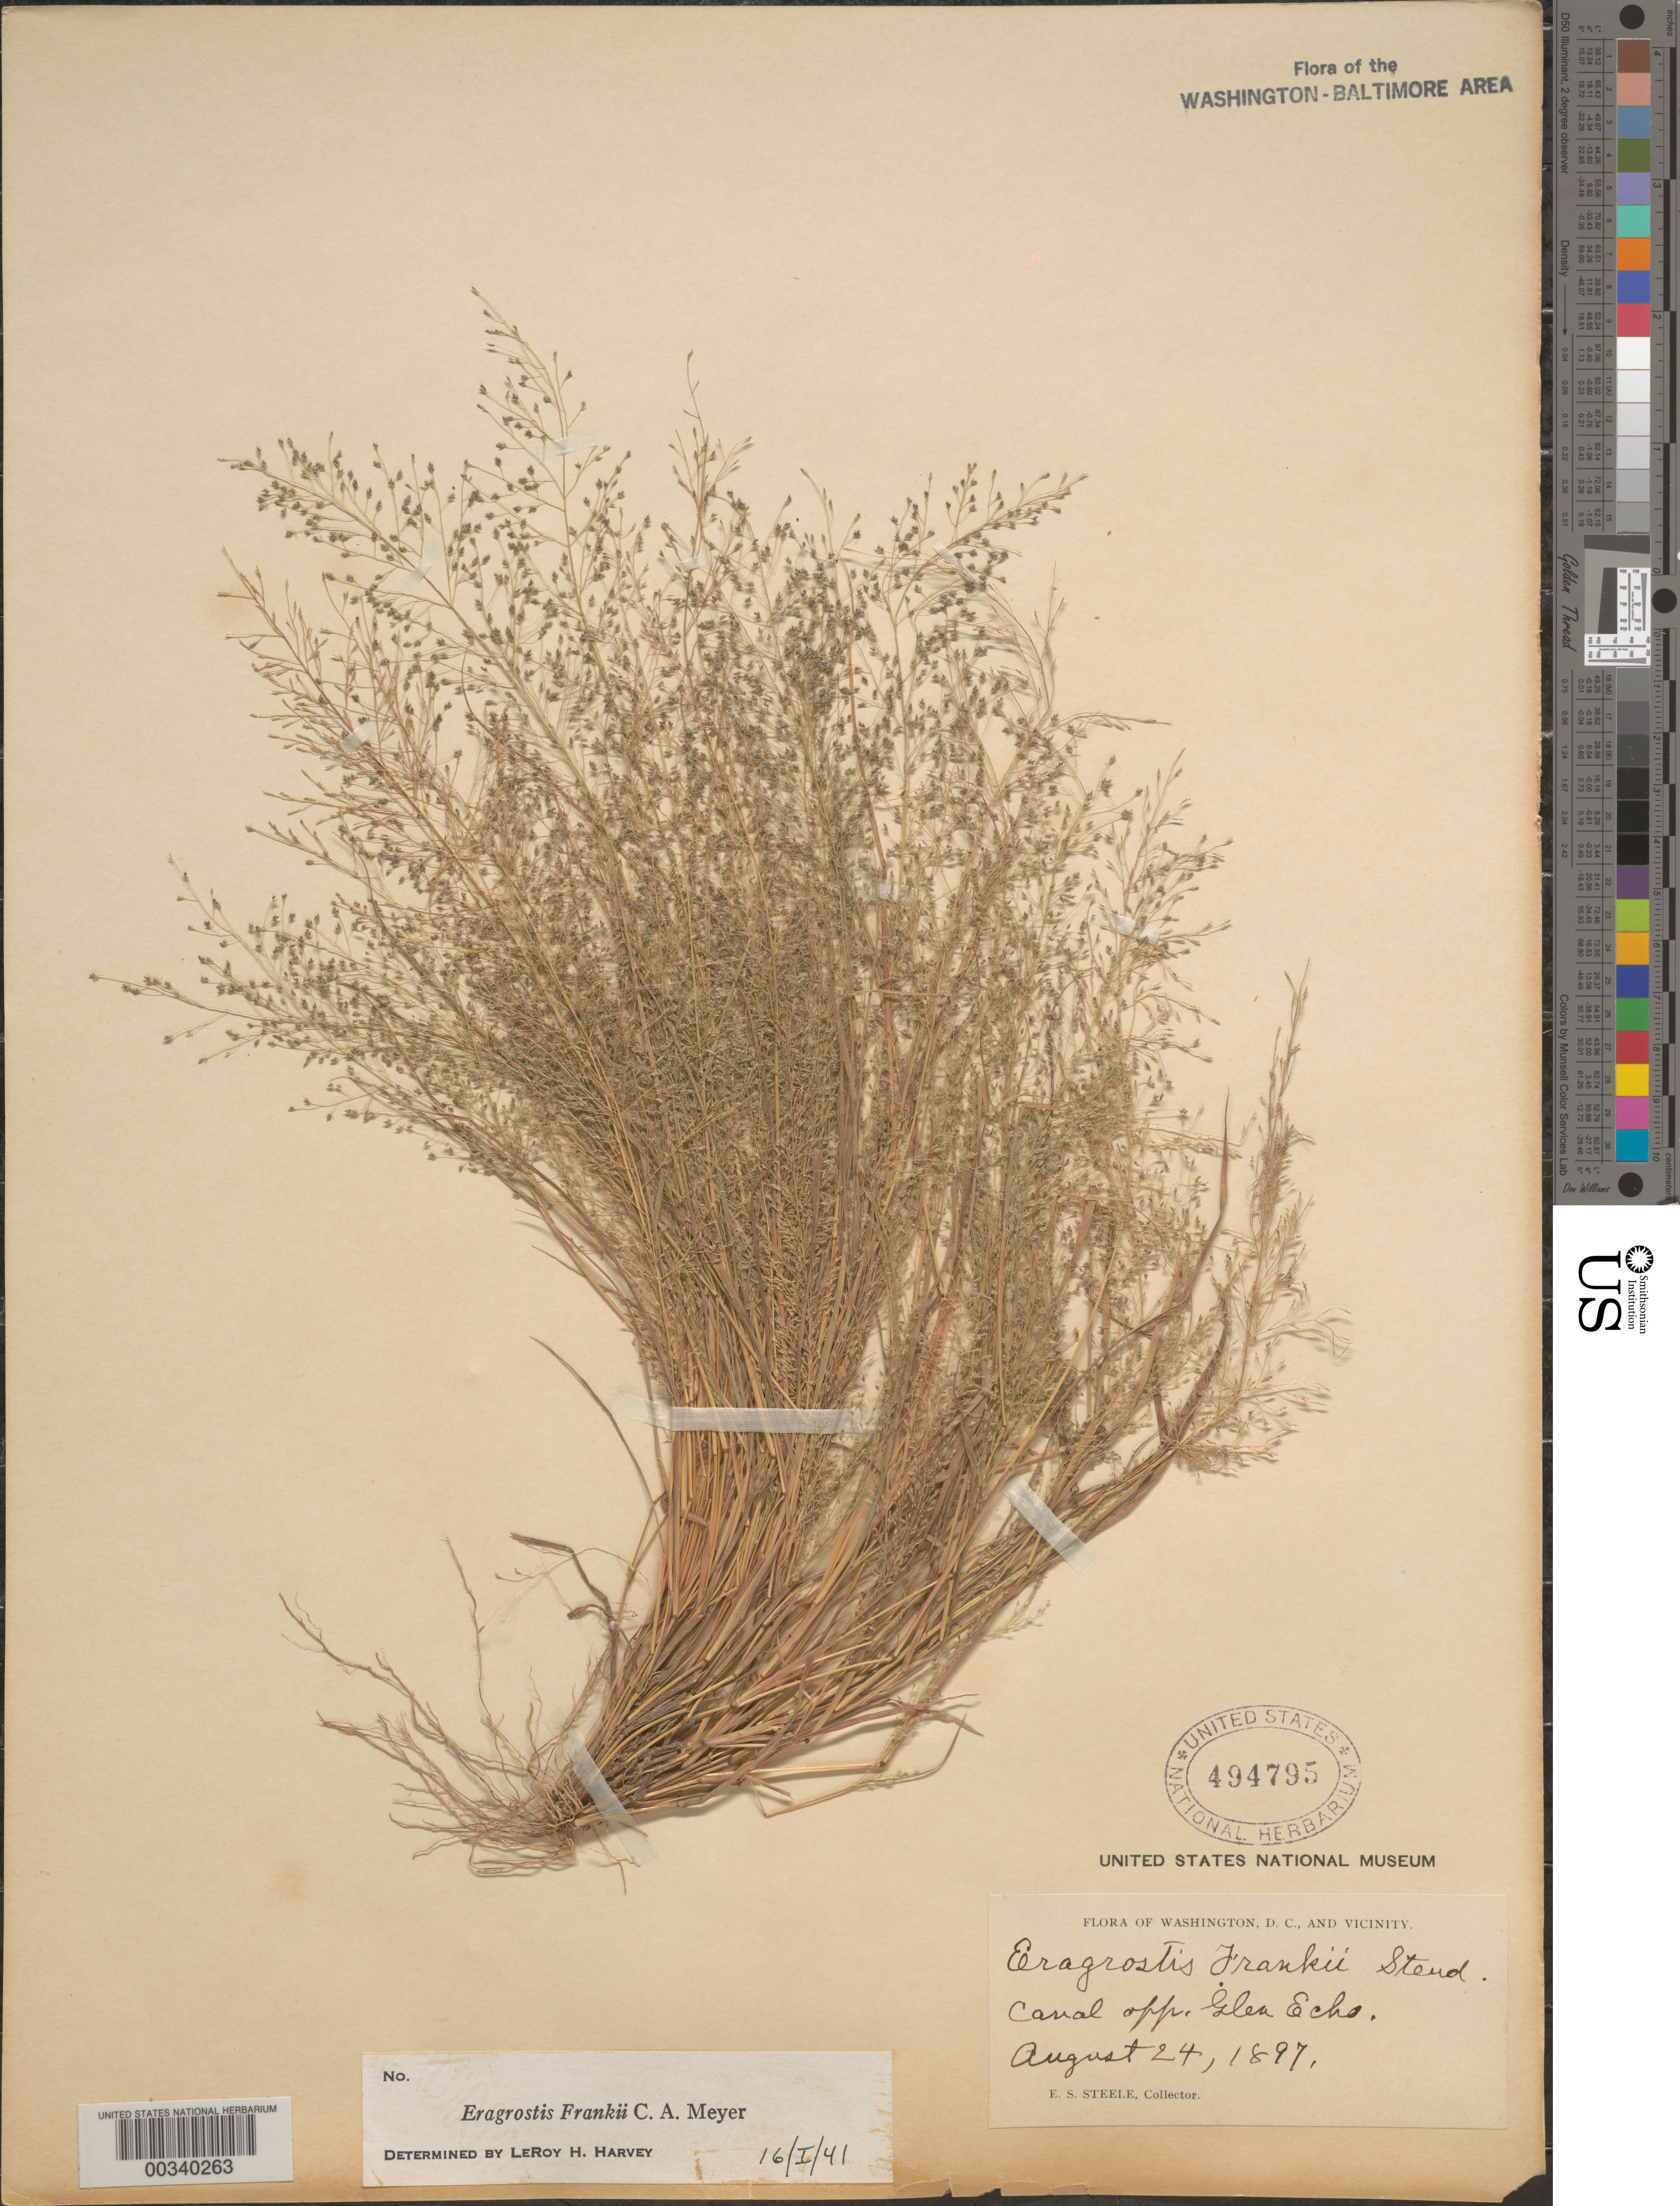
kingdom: Plantae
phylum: Tracheophyta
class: Liliopsida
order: Poales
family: Poaceae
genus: Eragrostis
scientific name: Eragrostis frankii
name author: C.A. Mey. ex Steud.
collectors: E. Steele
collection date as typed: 24 Aug 1897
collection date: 1897-08-24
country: United States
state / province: Maryland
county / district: Montgomery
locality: Canal opposite Glen Echo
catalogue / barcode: US 494795